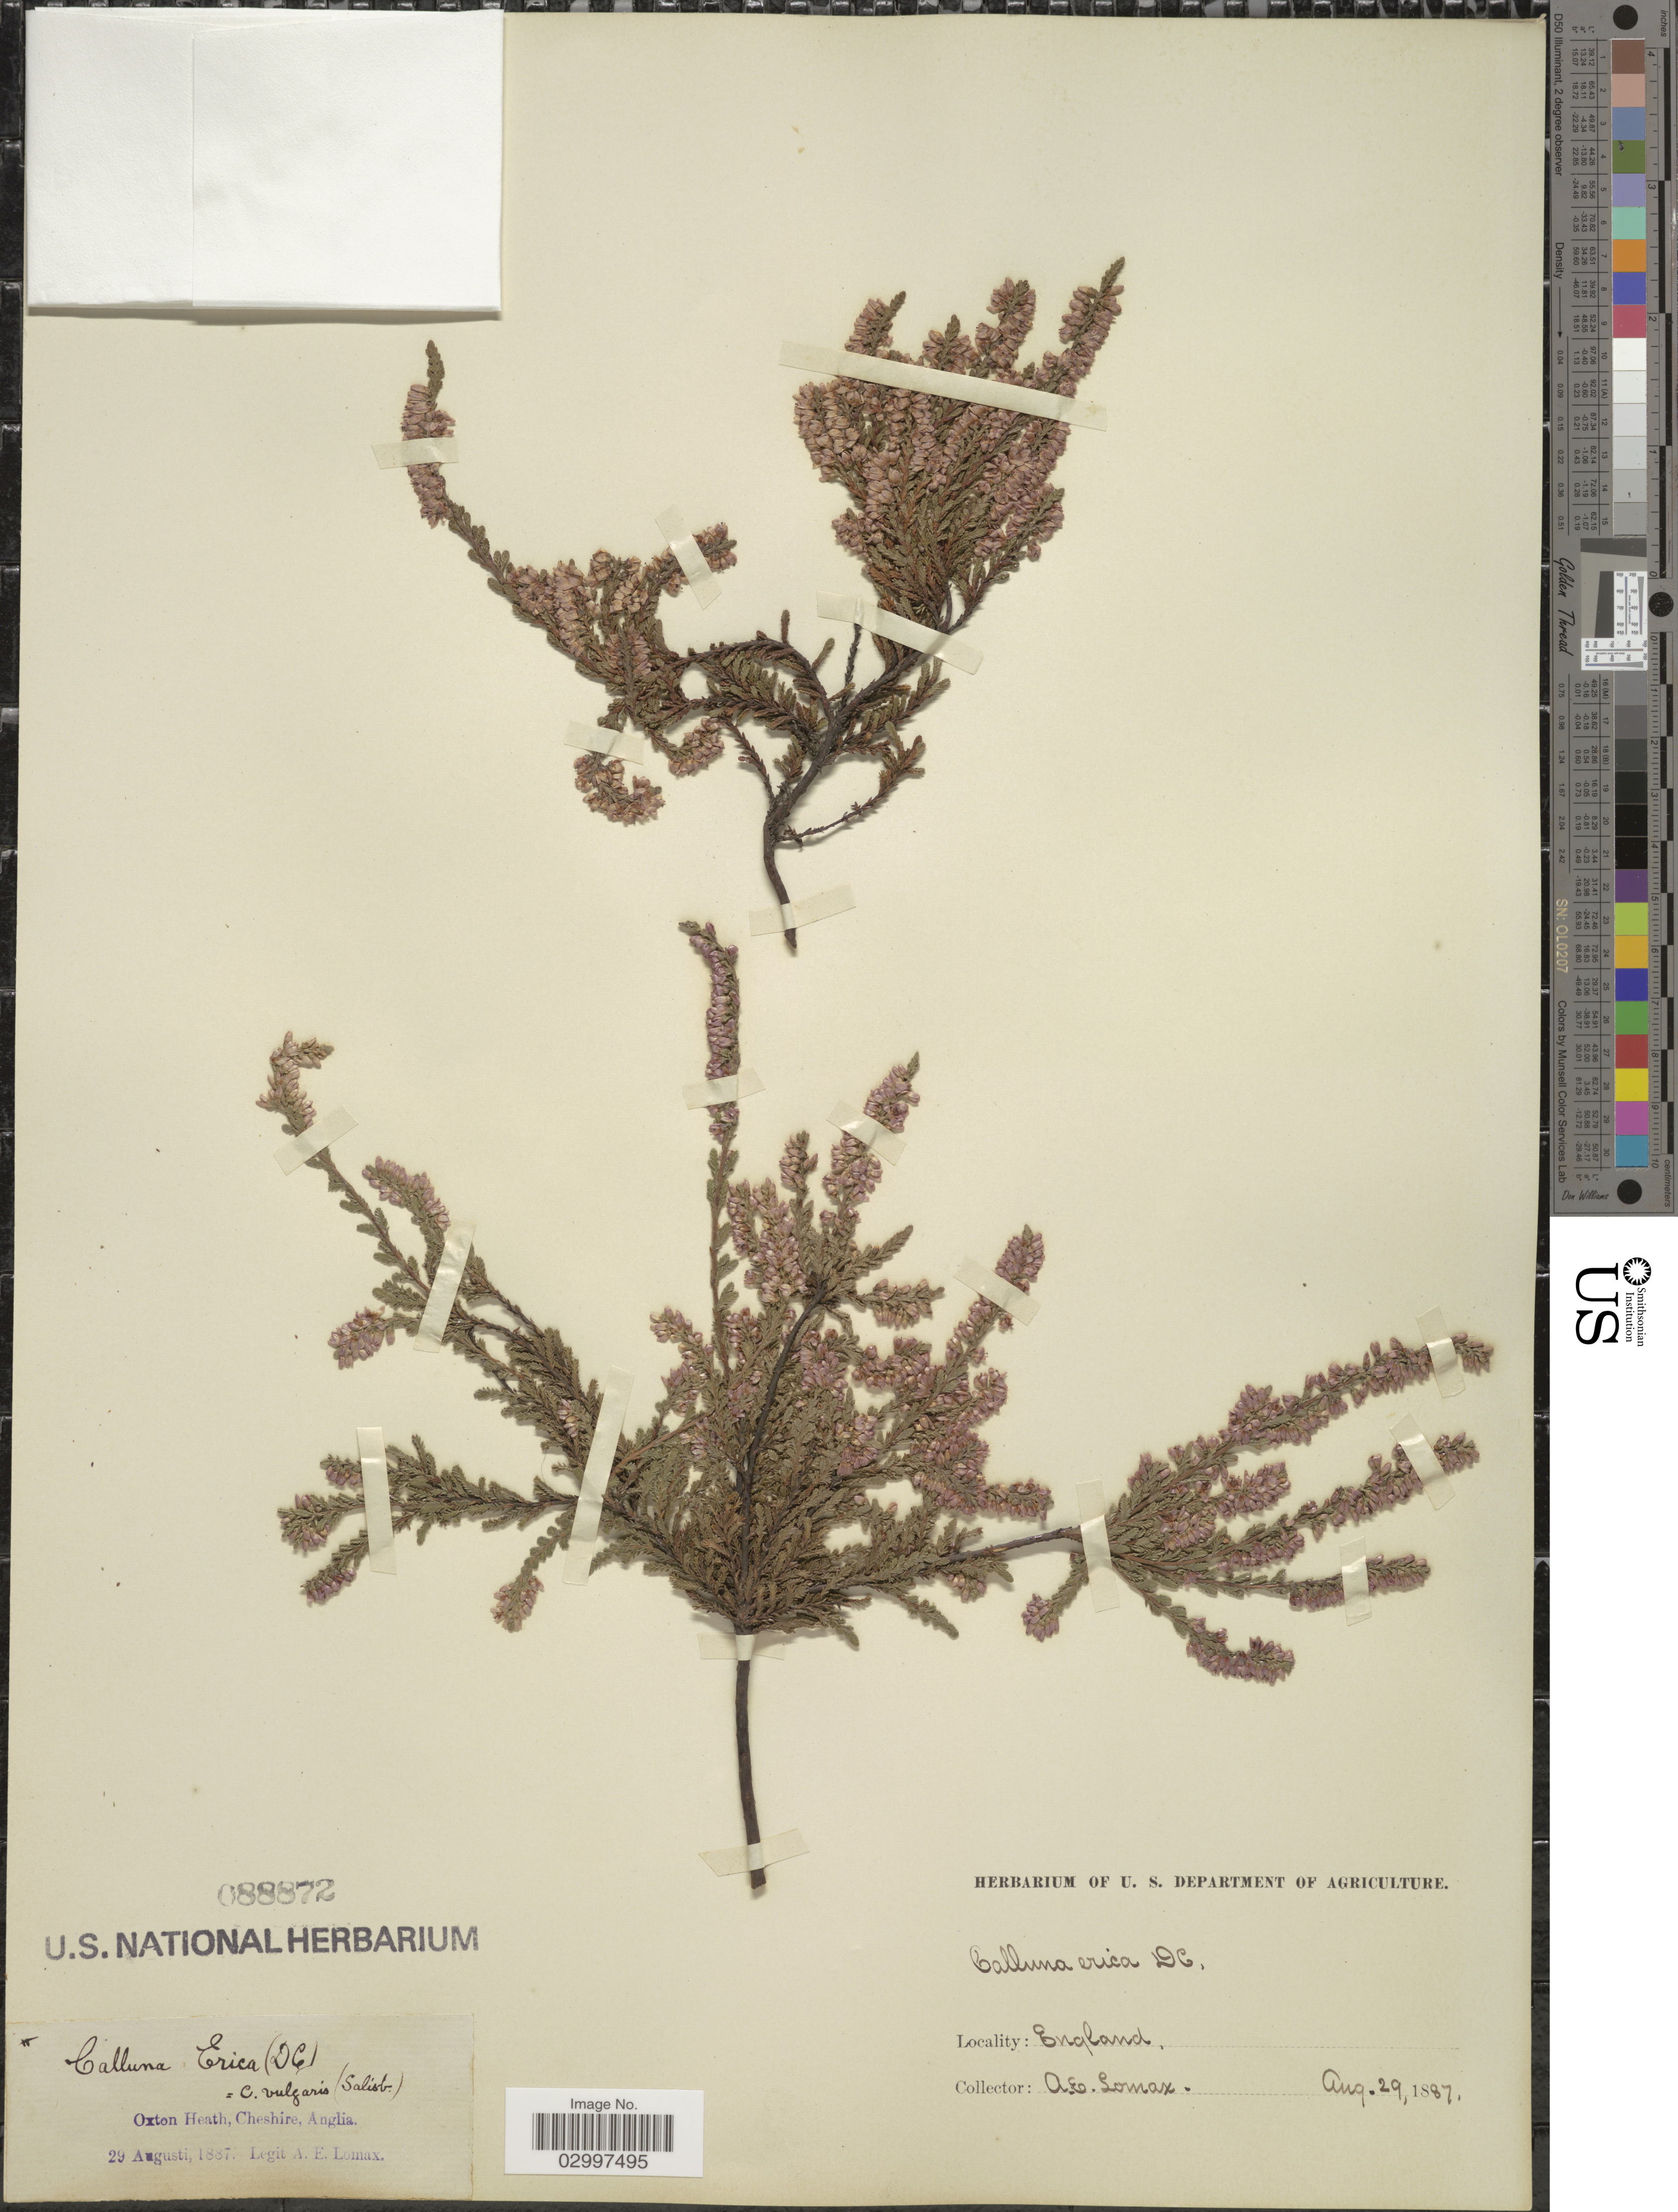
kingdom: Plantae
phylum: Tracheophyta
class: Magnoliopsida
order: Ericales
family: Ericaceae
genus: Calluna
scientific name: Calluna vulgaris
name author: (L.) Hull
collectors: A. Lomax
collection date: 1887-08-29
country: United Kingdom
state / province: England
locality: Oxton Heath, Cheshire, Anglia.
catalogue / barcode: US 88872